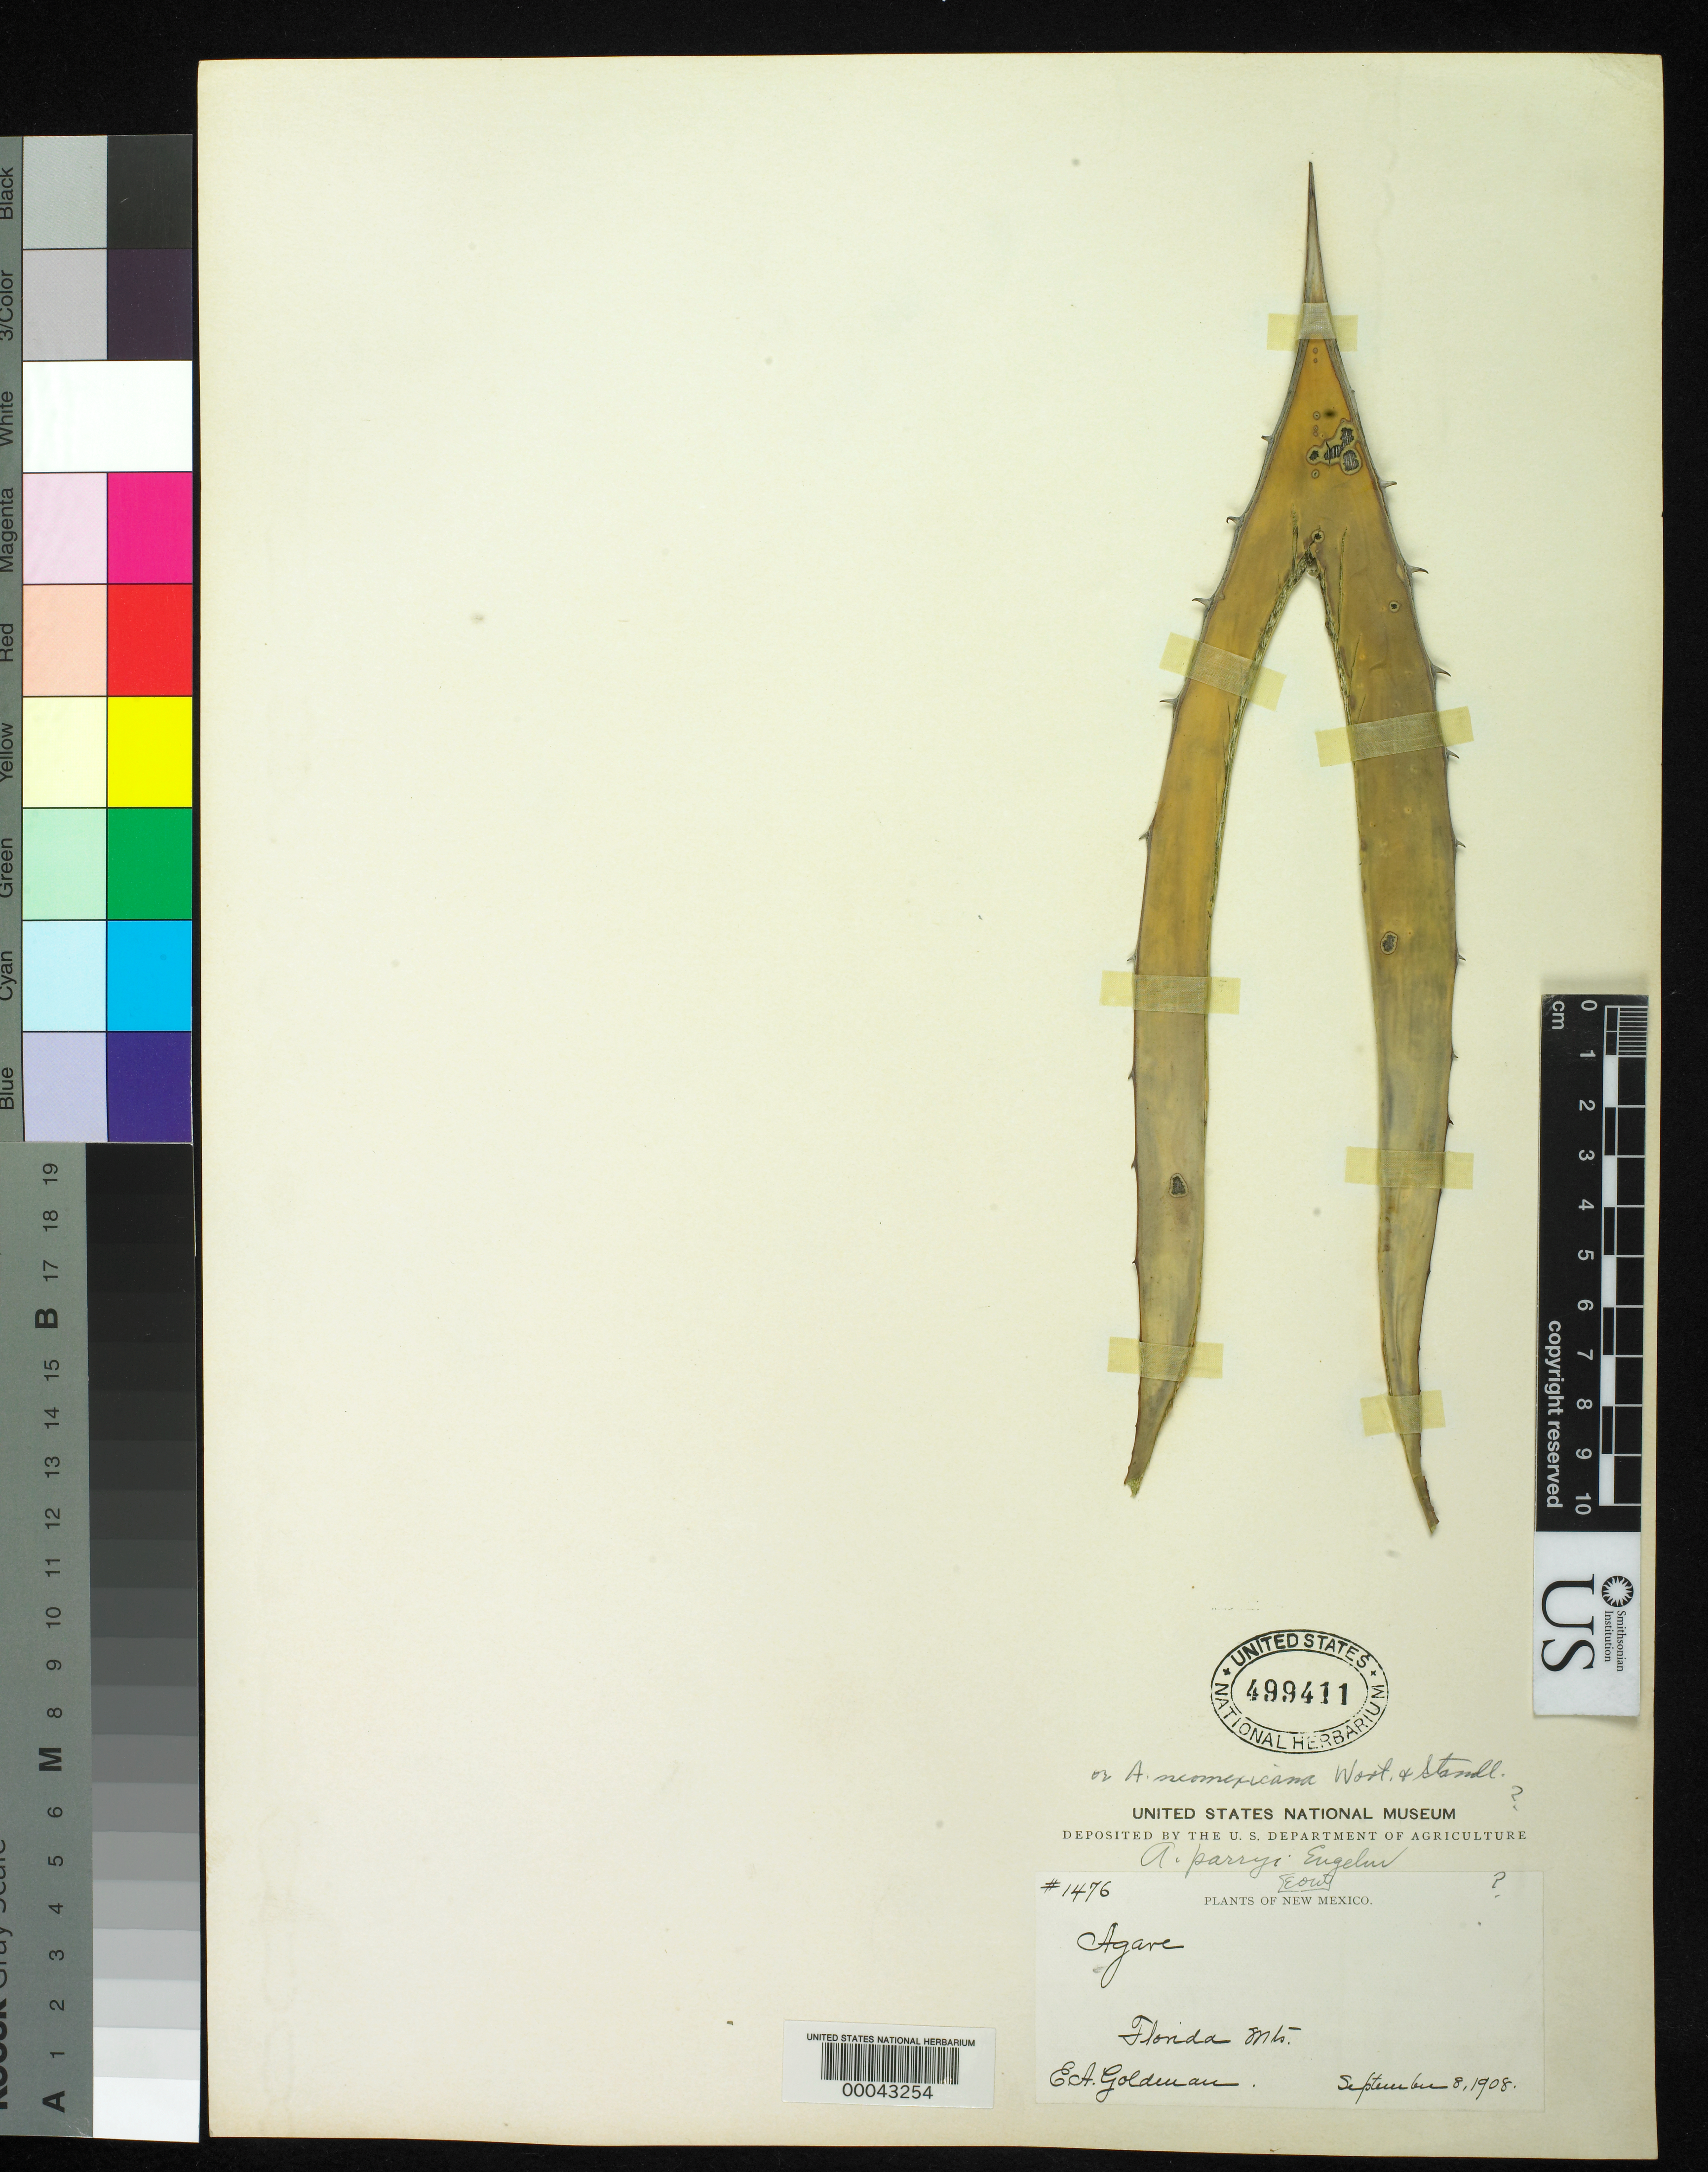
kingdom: Plantae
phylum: Tracheophyta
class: Liliopsida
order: Asparagales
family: Asparagaceae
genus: Agave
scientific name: Agave parryi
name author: Engelm.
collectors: E. A. Goldman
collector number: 1476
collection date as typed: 08 Sep 1908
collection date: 1908-09-08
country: United States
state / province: New Mexico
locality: Florida mts.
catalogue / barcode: US 499411